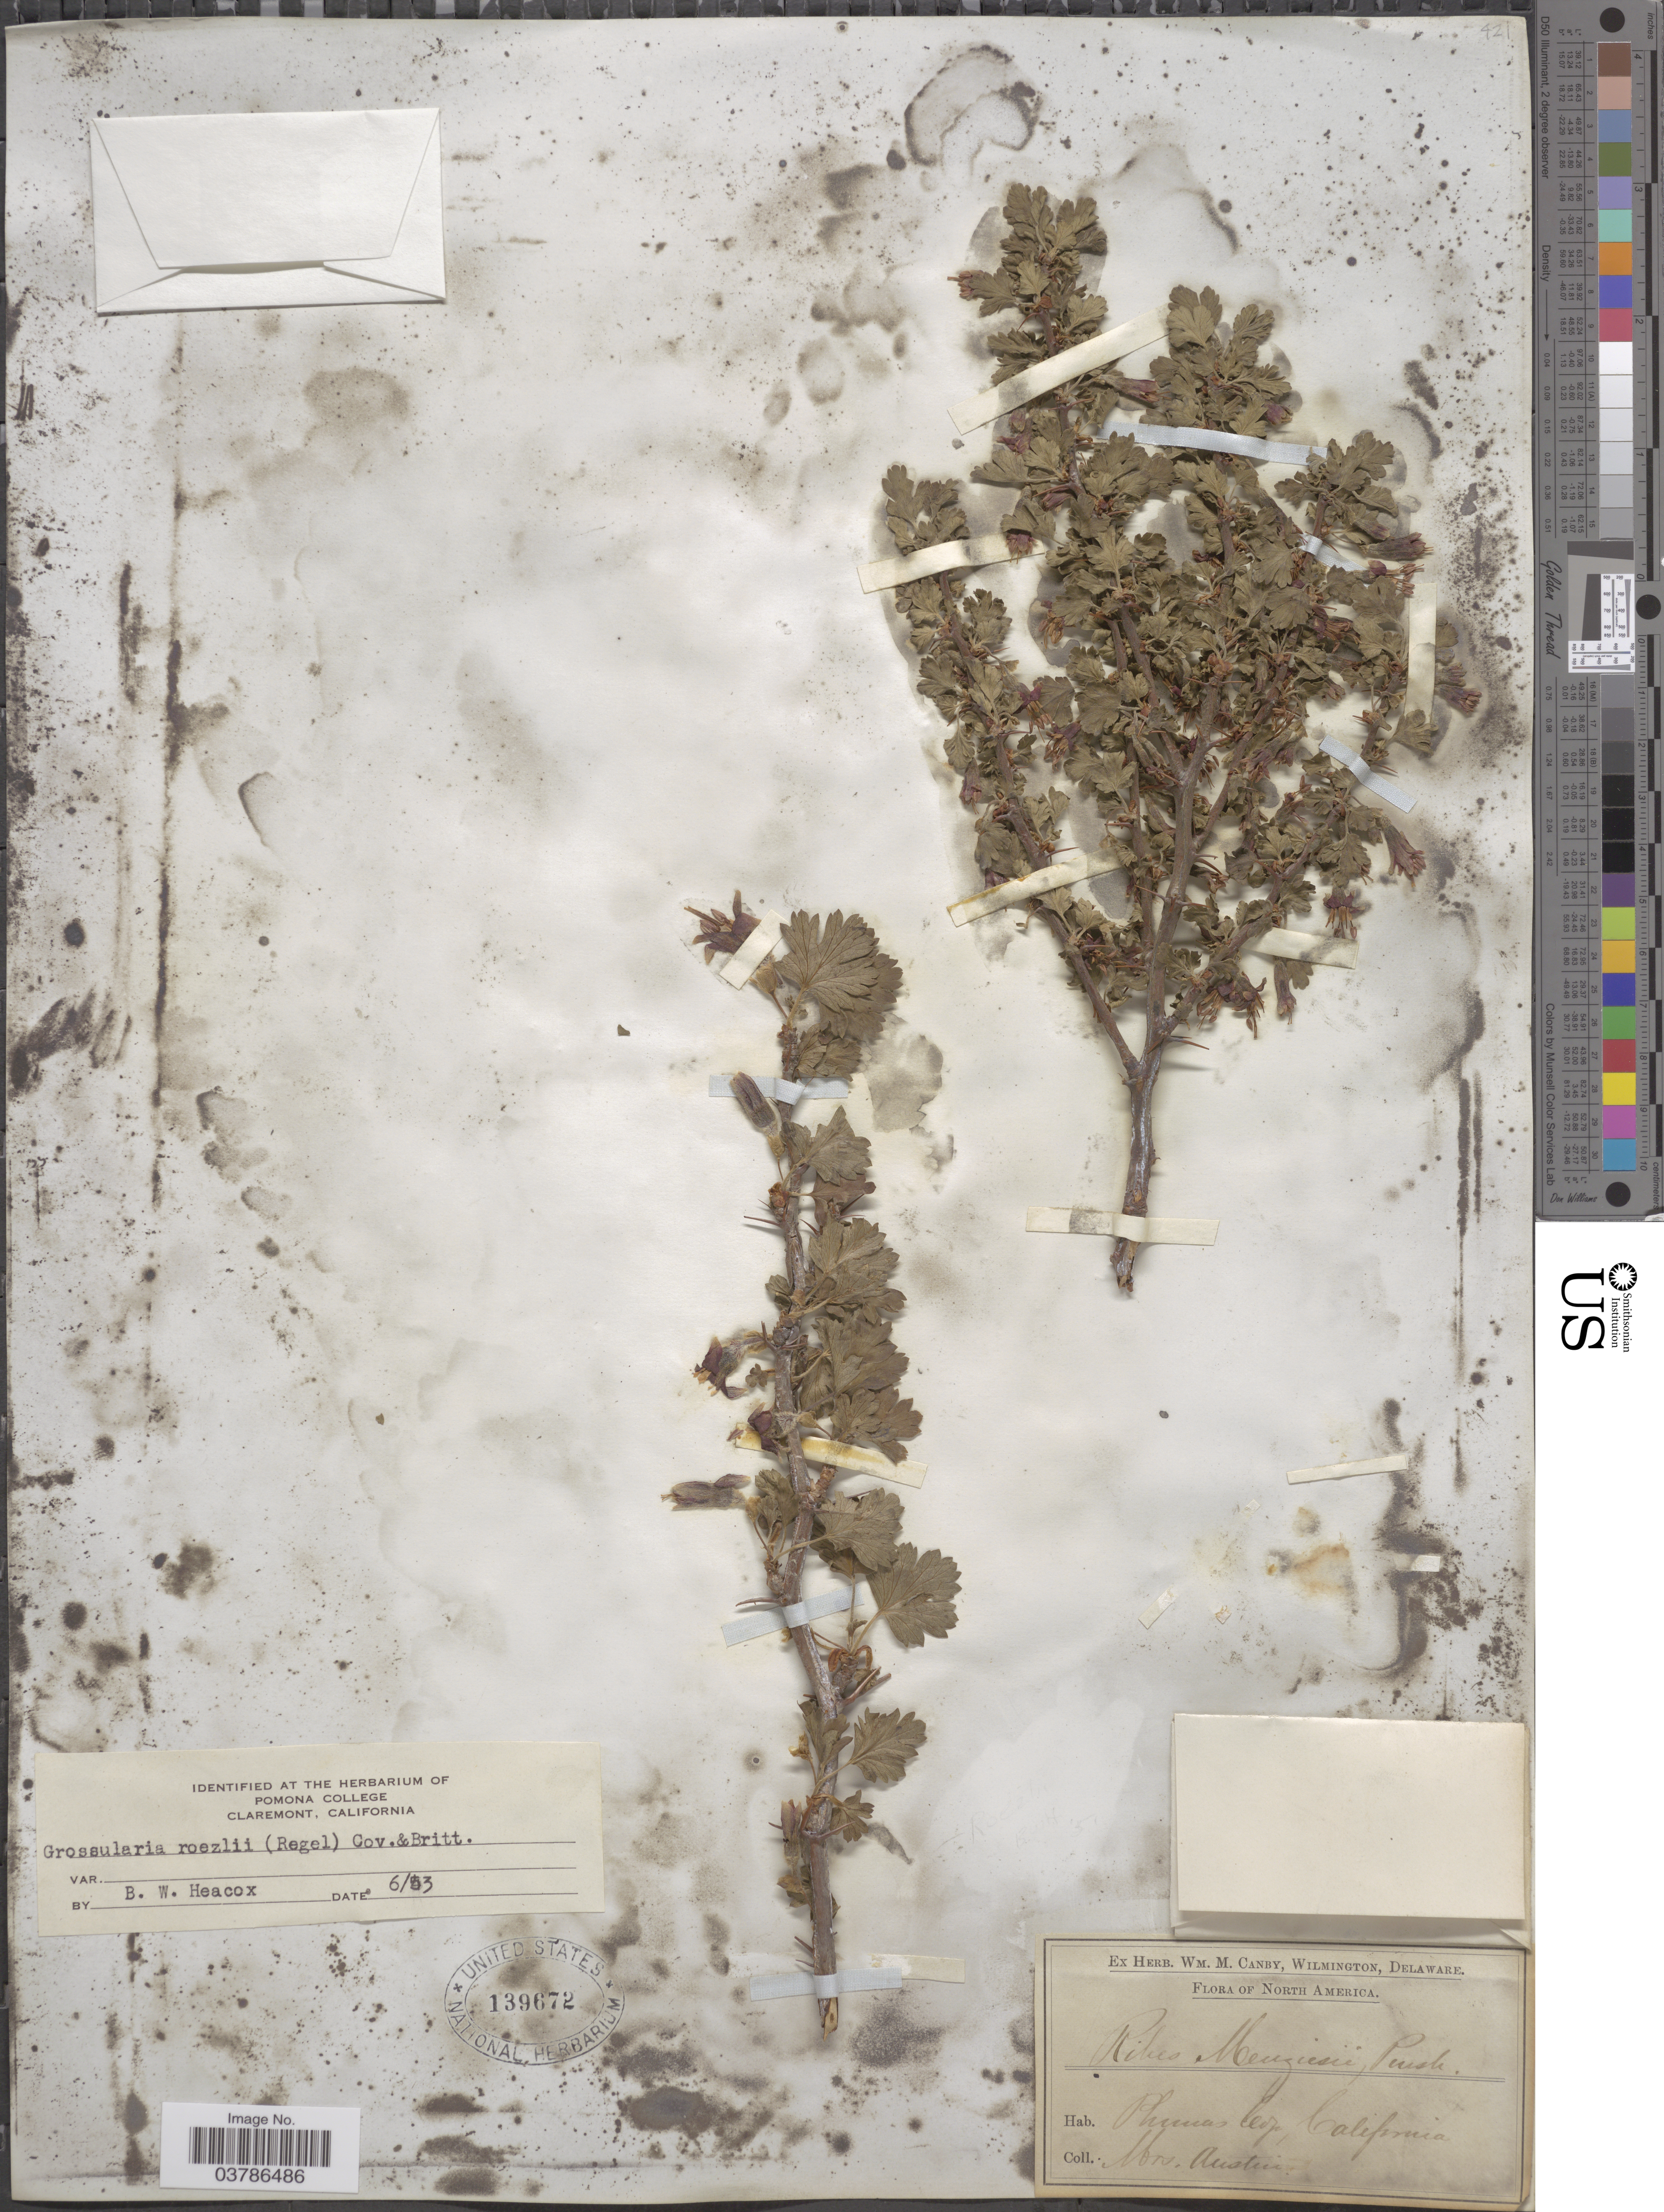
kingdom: Plantae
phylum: Tracheophyta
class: Magnoliopsida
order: Saxifragales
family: Grossulariaceae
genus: Ribes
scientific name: Ribes roezlii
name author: Regel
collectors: Austin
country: United States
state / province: California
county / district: Plumas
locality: Plumas Co.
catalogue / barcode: US 139672